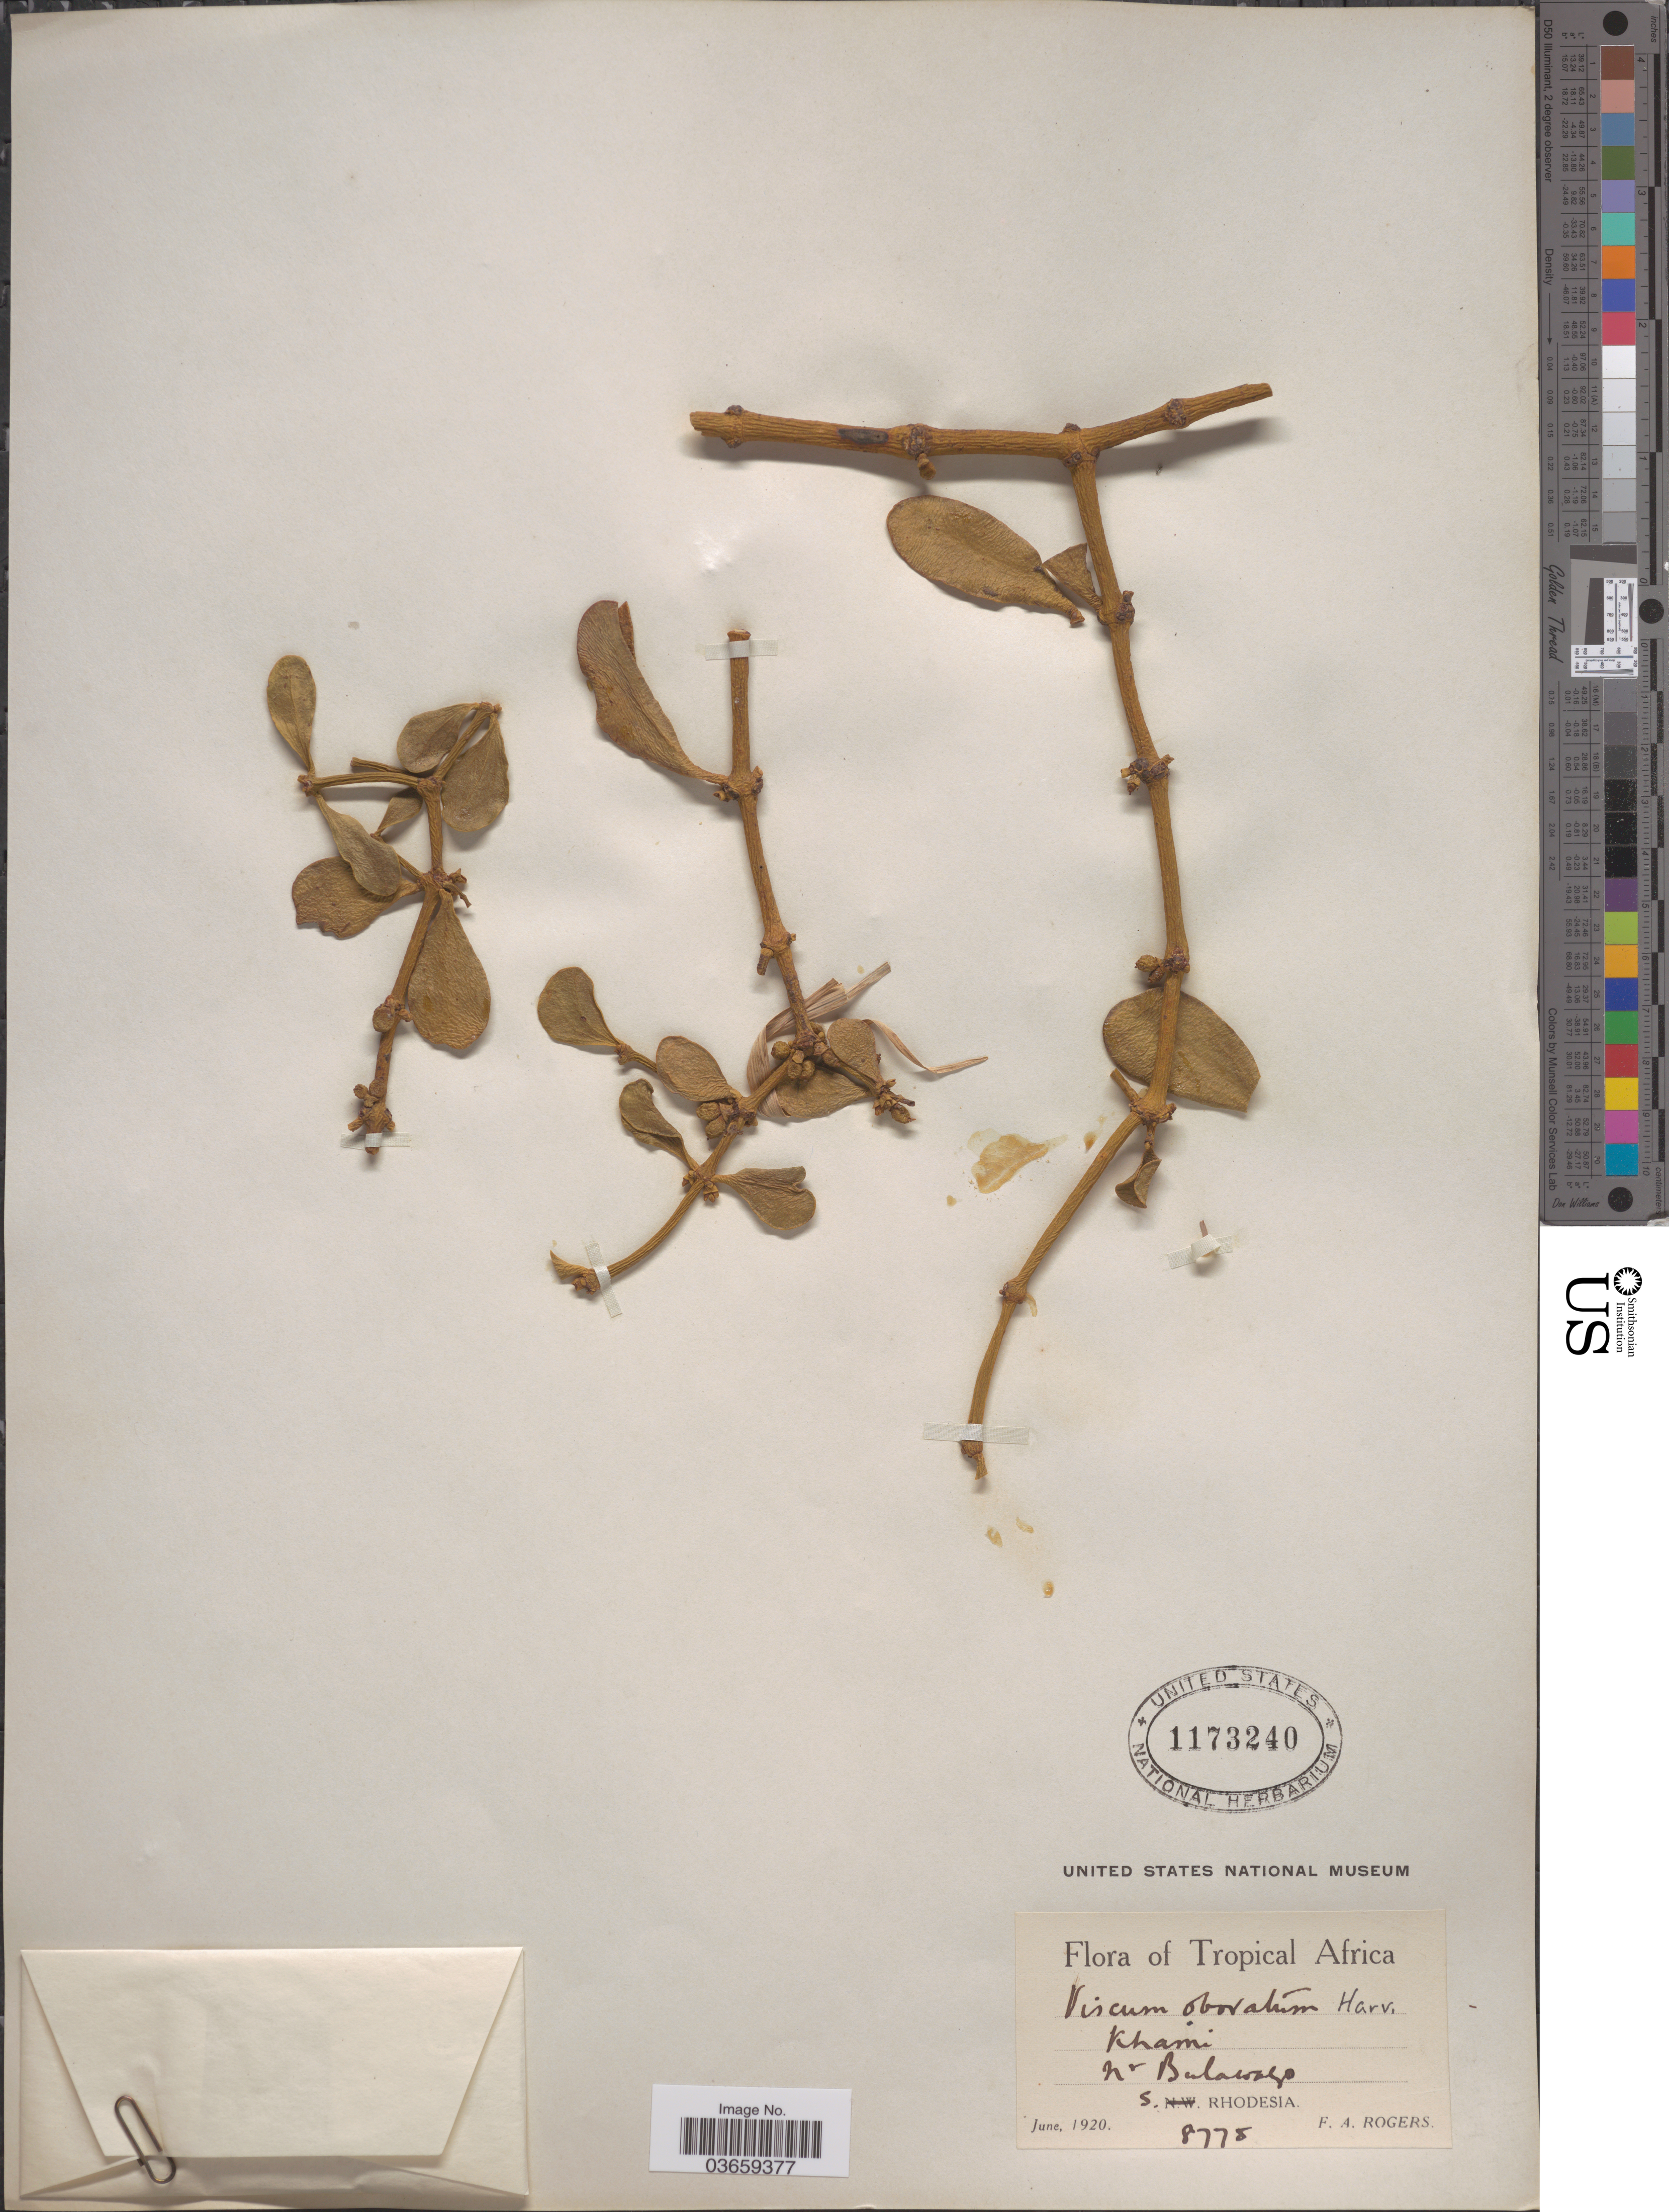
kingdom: Plantae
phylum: Tracheophyta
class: Magnoliopsida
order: Santalales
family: Viscaceae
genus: Viscum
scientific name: Viscum obovatum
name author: Harv.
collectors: F. A. Rogers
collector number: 8775*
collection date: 1920-06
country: Zimbabwe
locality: Khami. Nr Bulawayo. S. Rhodesia.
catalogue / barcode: US 1173240